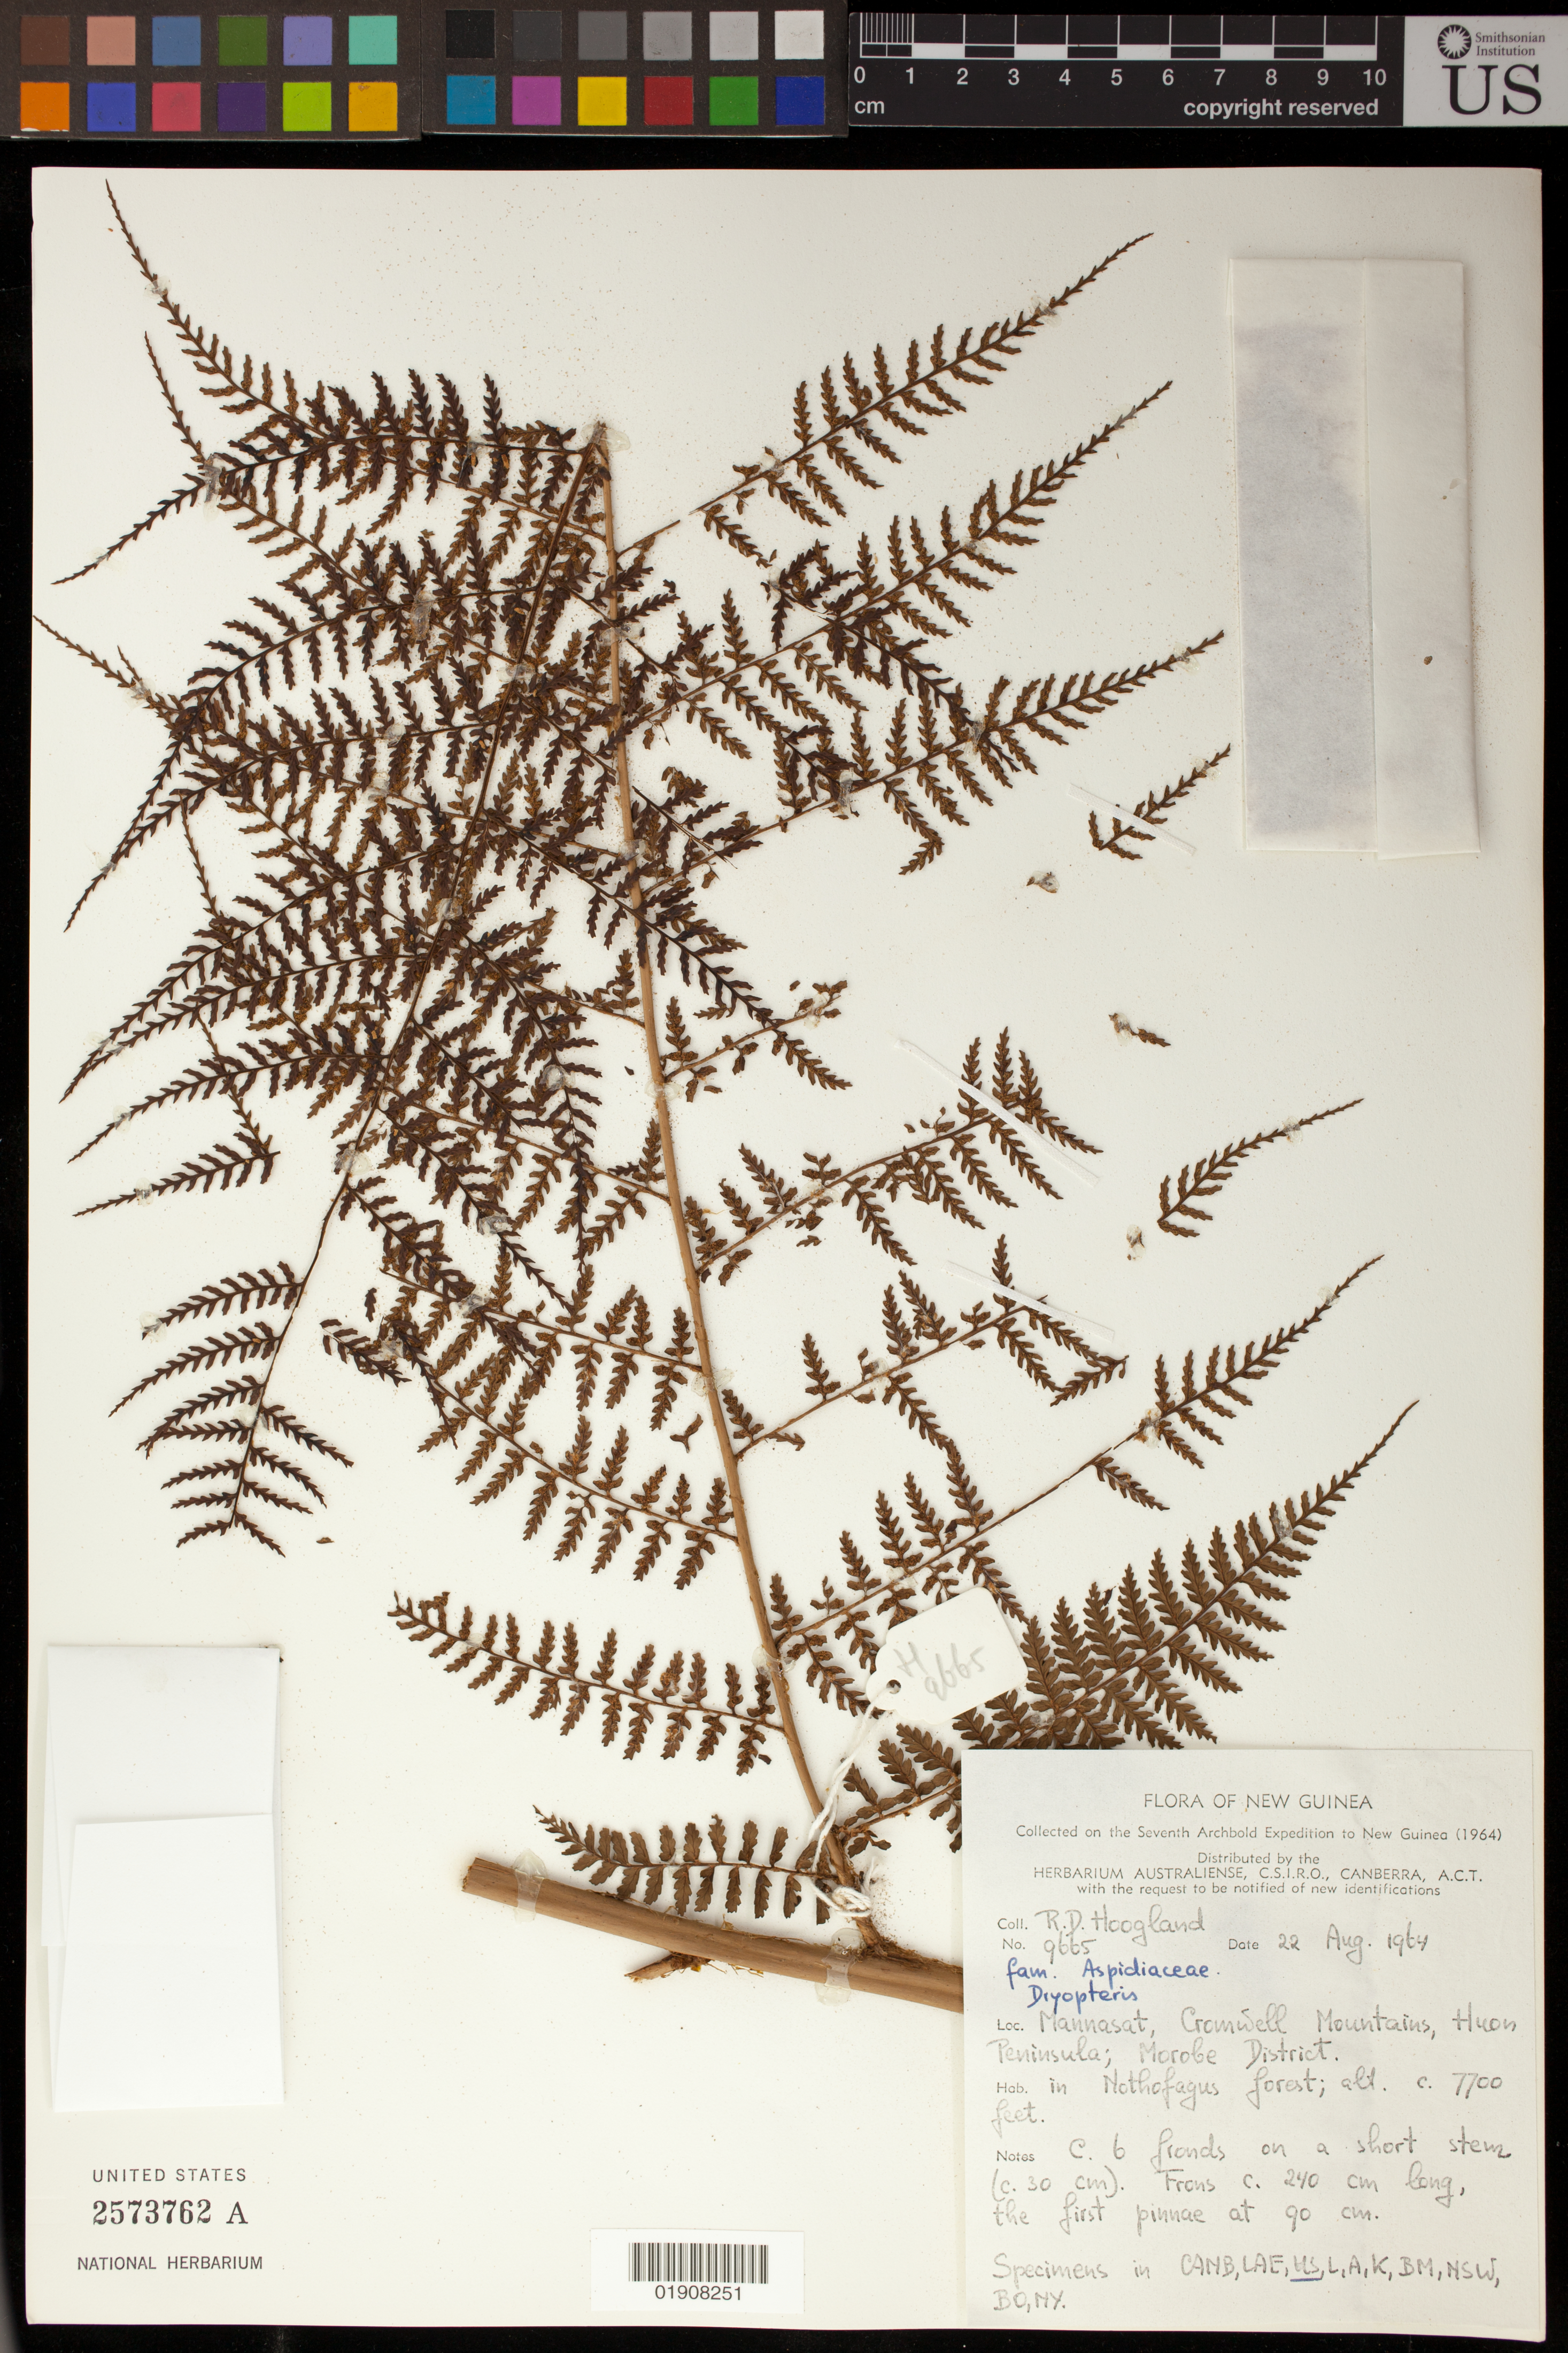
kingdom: Plantae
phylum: Tracheophyta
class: Polypodiopsida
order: Polypodiales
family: Dryopteridaceae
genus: Dryopteris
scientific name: Dryopteris sp.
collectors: R. D. Hoogland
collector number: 9665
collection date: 1964-08-22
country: Papua New Guinea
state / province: Morobe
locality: Mannasat, Cromwell Mountains, Huon Peninsula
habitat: in Nothofagus forest.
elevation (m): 2347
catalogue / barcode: US 2573762A